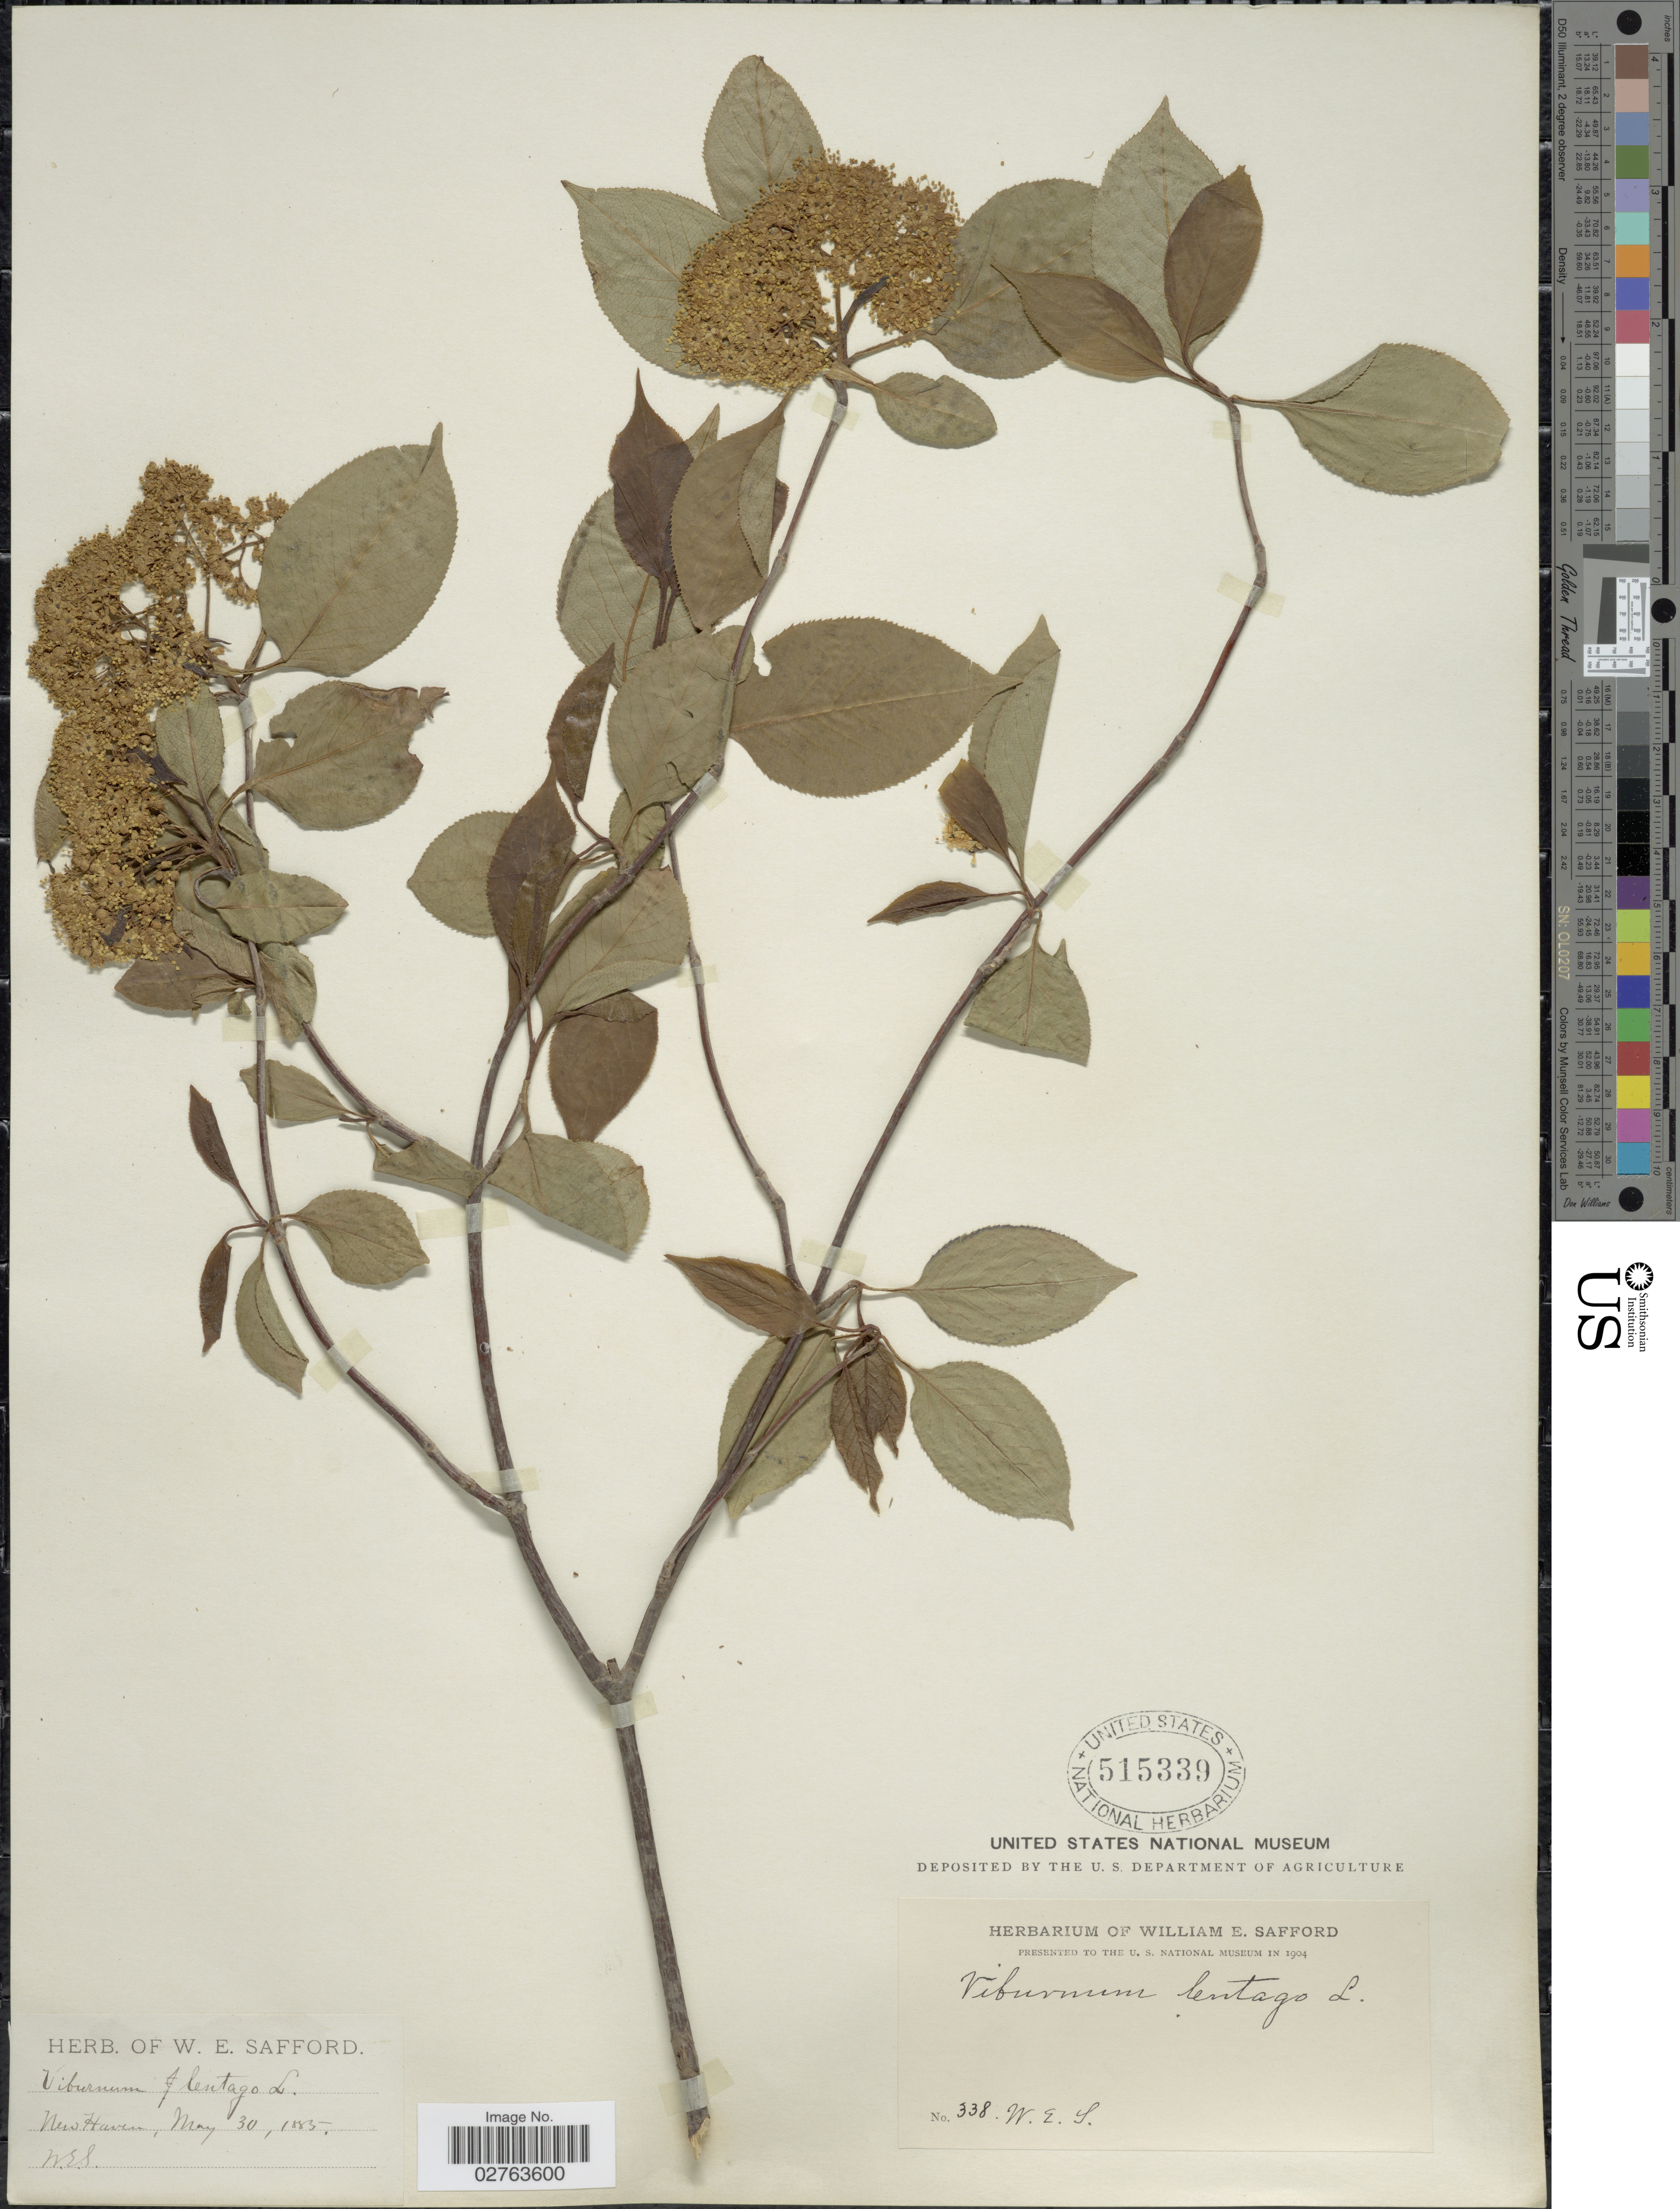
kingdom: Plantae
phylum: Tracheophyta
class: Magnoliopsida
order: Dipsacales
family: Viburnaceae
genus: Viburnum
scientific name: Viburnum lentago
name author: L.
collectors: W. E. Safford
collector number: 338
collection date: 1885-05-30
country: United States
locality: New Haven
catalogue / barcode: US 515339